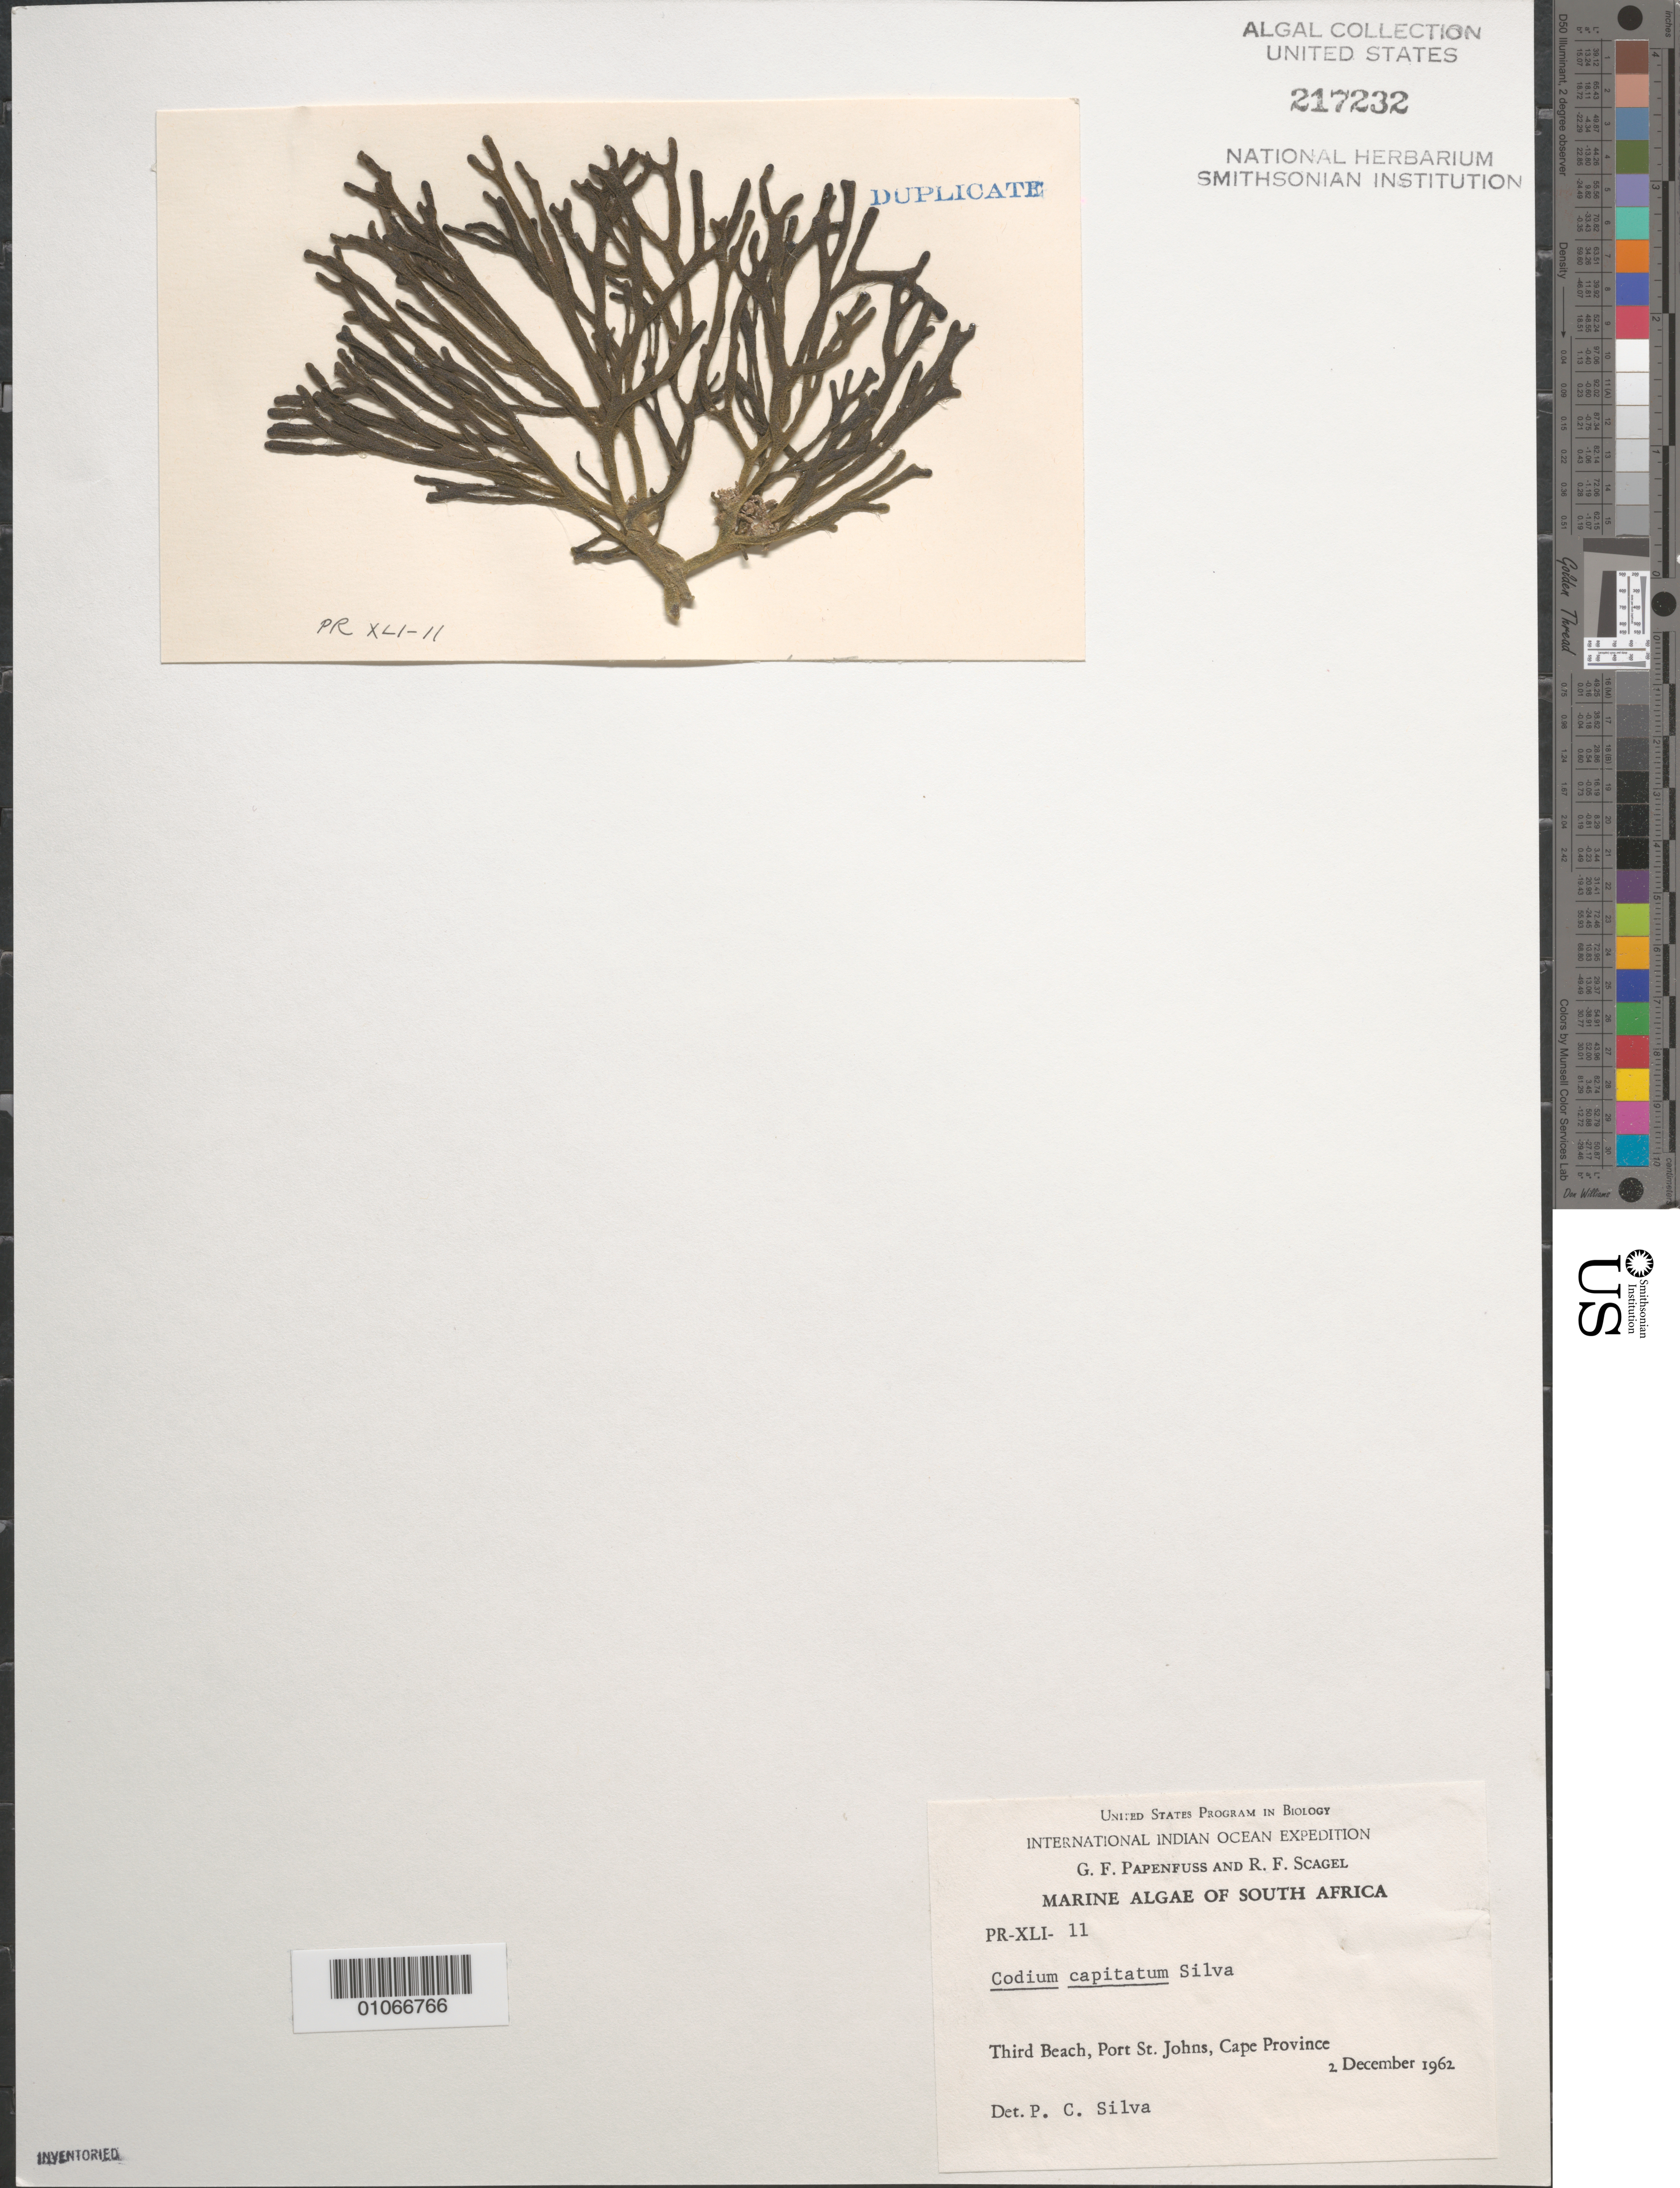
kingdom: Plantae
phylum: Chlorophyta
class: Ulvophyceae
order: Bryopsidales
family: Codiaceae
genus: Codium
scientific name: Codium capitatum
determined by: Silva, P. C.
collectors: G. Papenfuss & R. F. Scagel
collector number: PR-XLI-11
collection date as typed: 02 Dec 1962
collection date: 1962-12-02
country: South Africa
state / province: Eastern Cape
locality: Third Beach, Port St. Johns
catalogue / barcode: US 217232